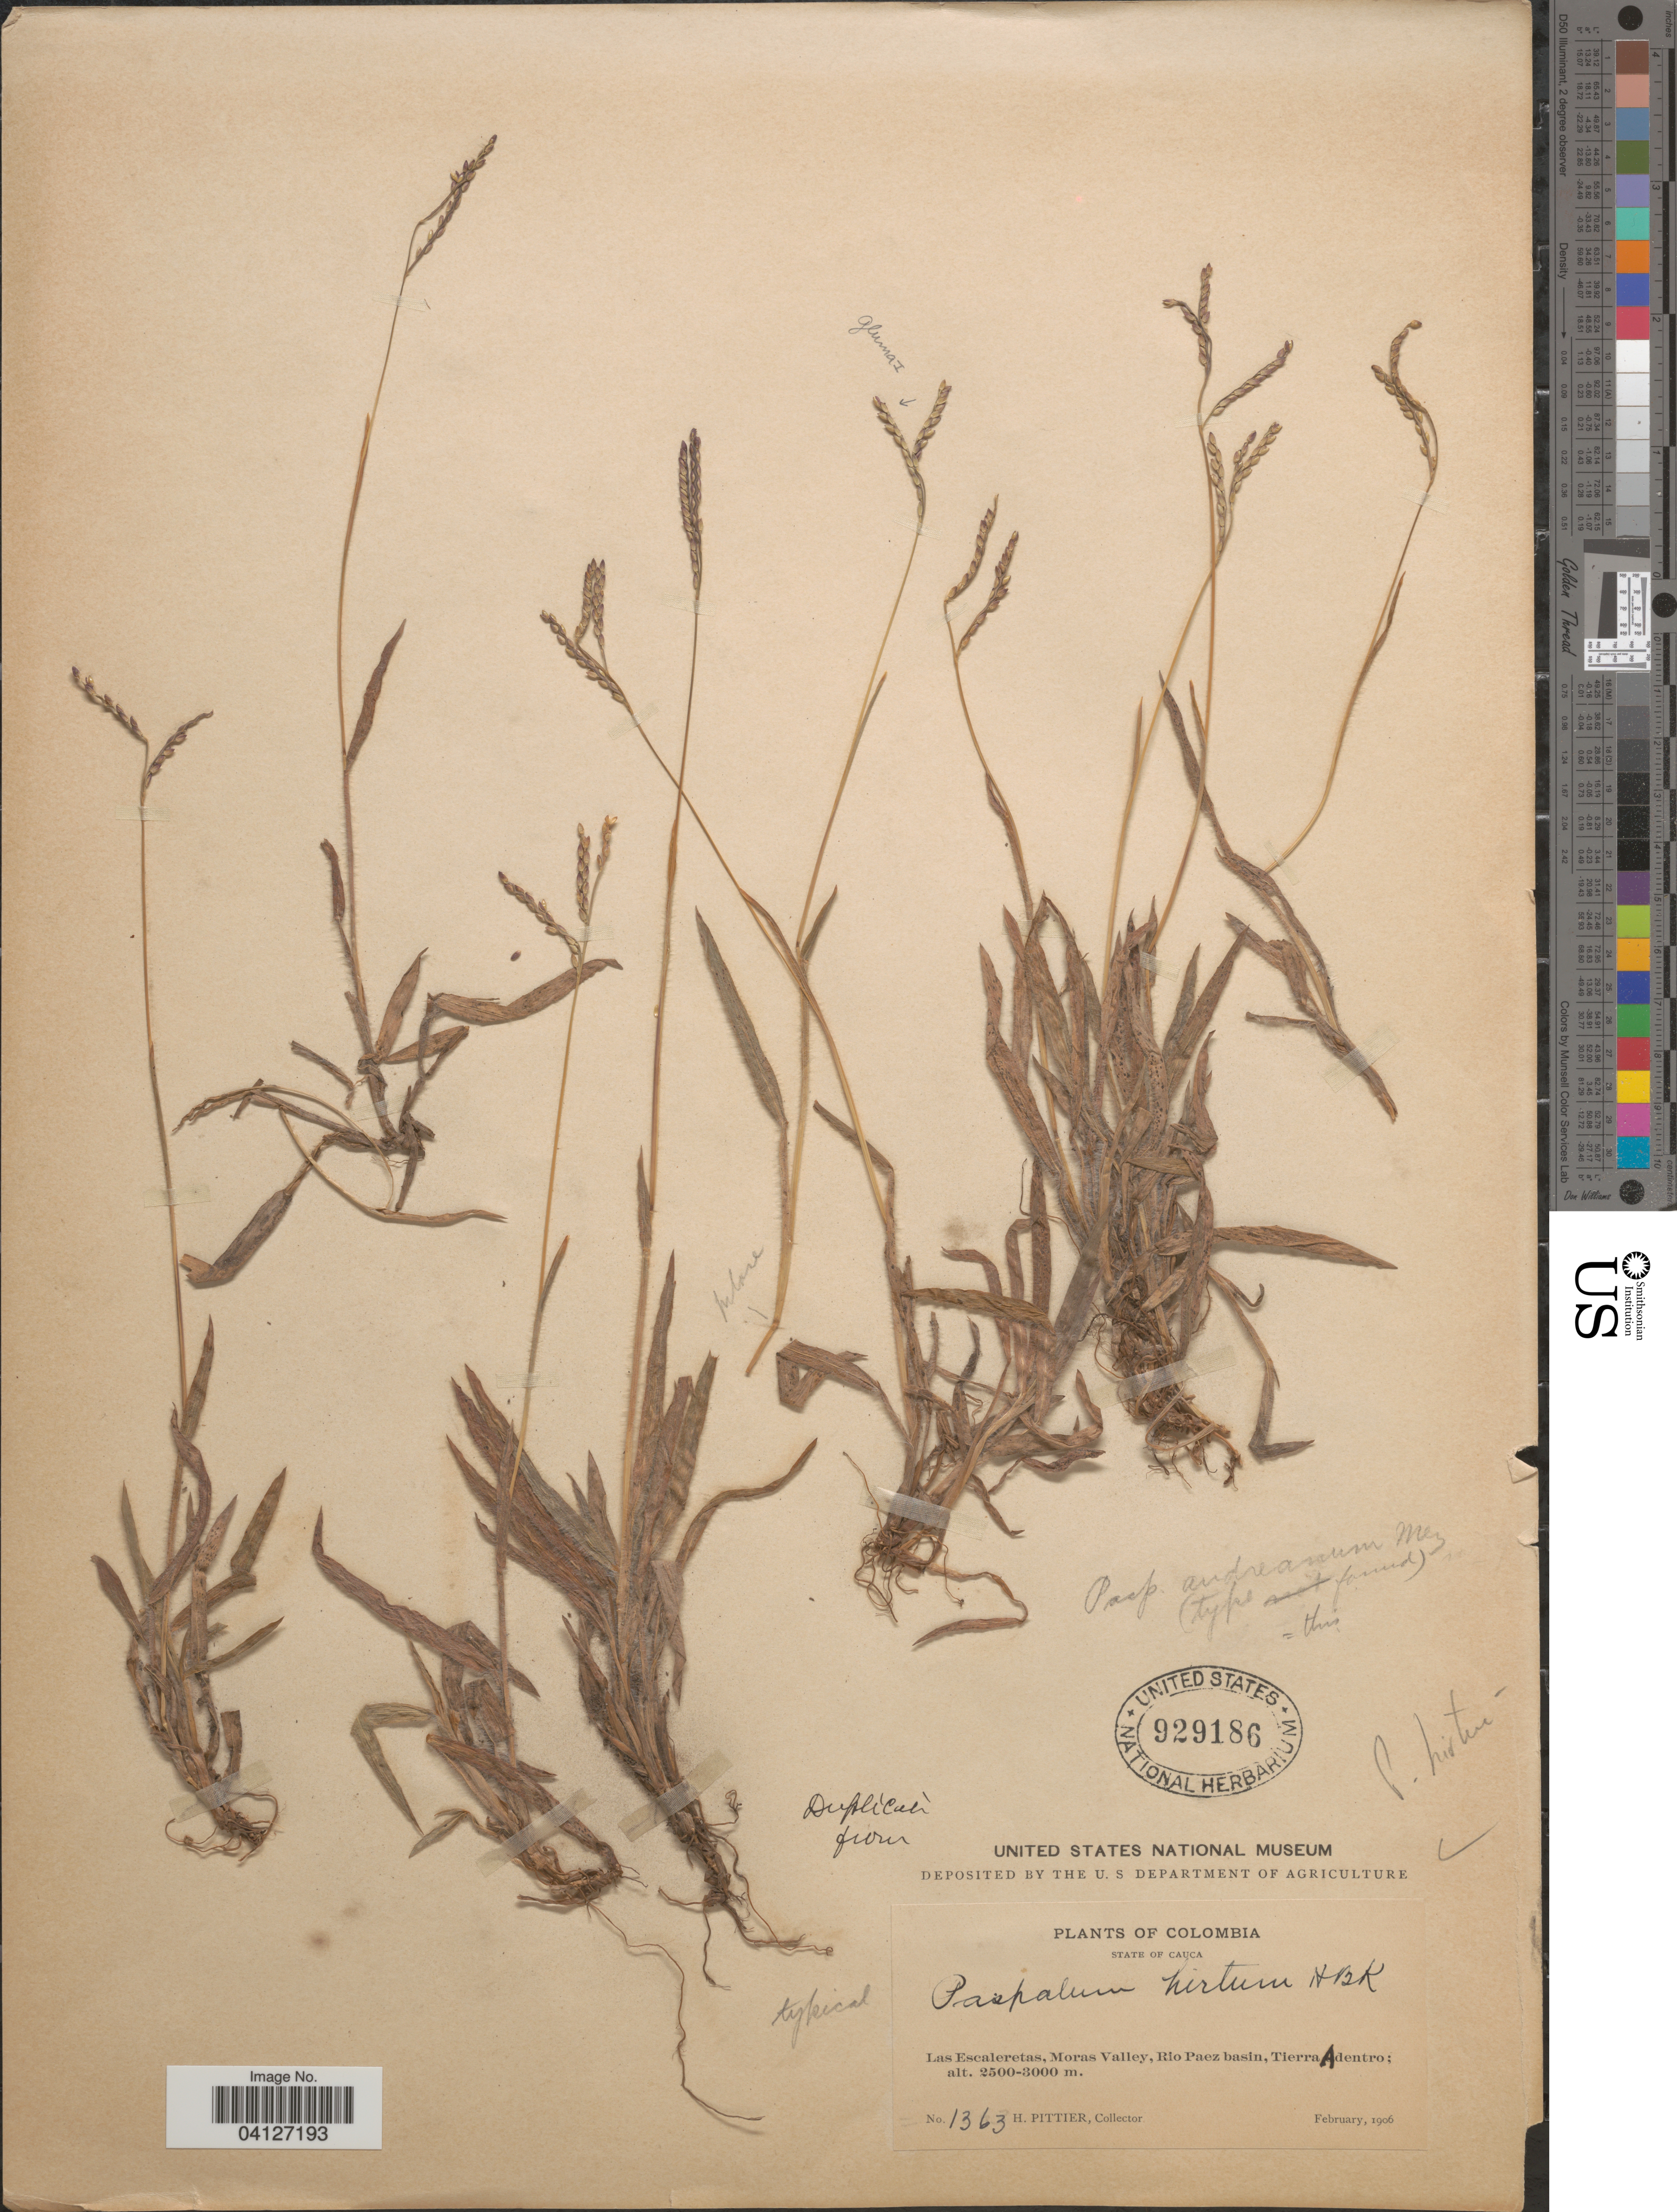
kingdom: Plantae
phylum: Tracheophyta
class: Liliopsida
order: Poales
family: Poaceae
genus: Paspalum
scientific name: Paspalum hirtum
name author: Kunth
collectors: H. F. Pittier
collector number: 1363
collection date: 1906-02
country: Colombia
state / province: Cauca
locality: Las Escaleretas, Moras Valley, Rio Paez basin, Tierra Adentro.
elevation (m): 2500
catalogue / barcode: US 929186